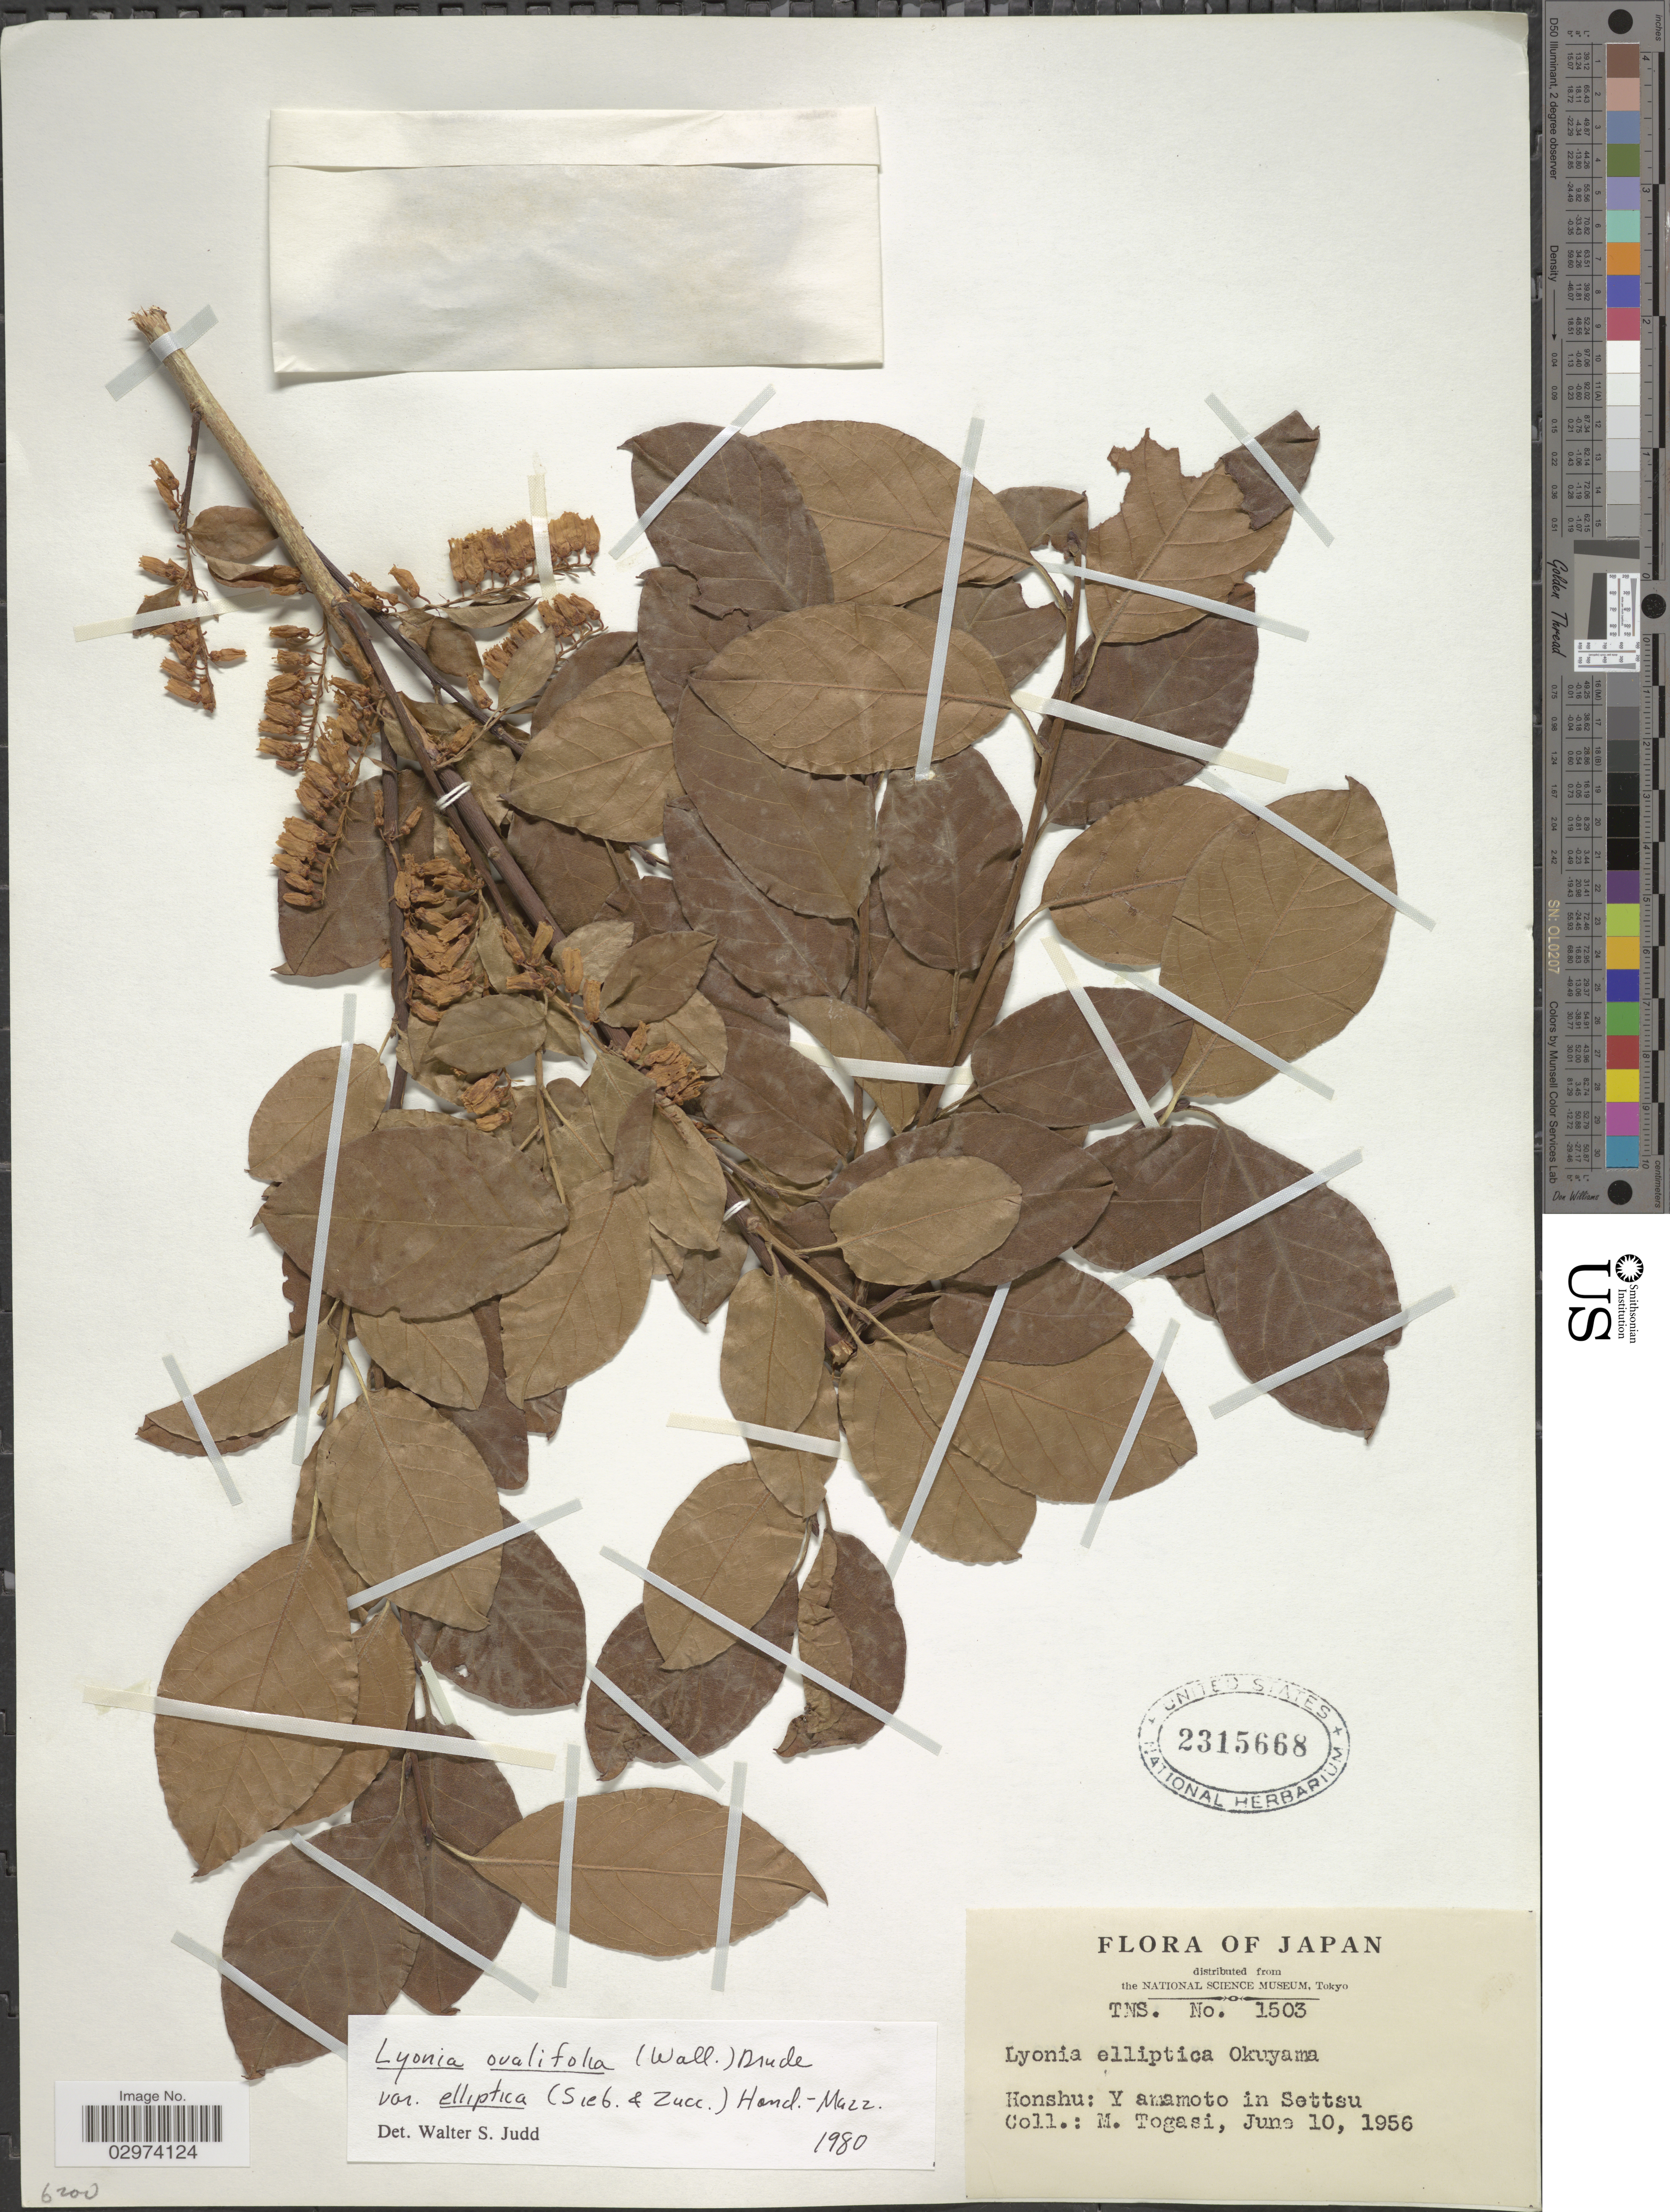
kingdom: Plantae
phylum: Tracheophyta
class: Magnoliopsida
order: Ericales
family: Ericaceae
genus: Lyonia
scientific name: Lyonia ovalifolia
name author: (Wall.) Drude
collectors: M. Togasi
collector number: TNS1503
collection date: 1956-06-10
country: Japan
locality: Honshu: Yamamoto in Settsu.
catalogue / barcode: US 2315668